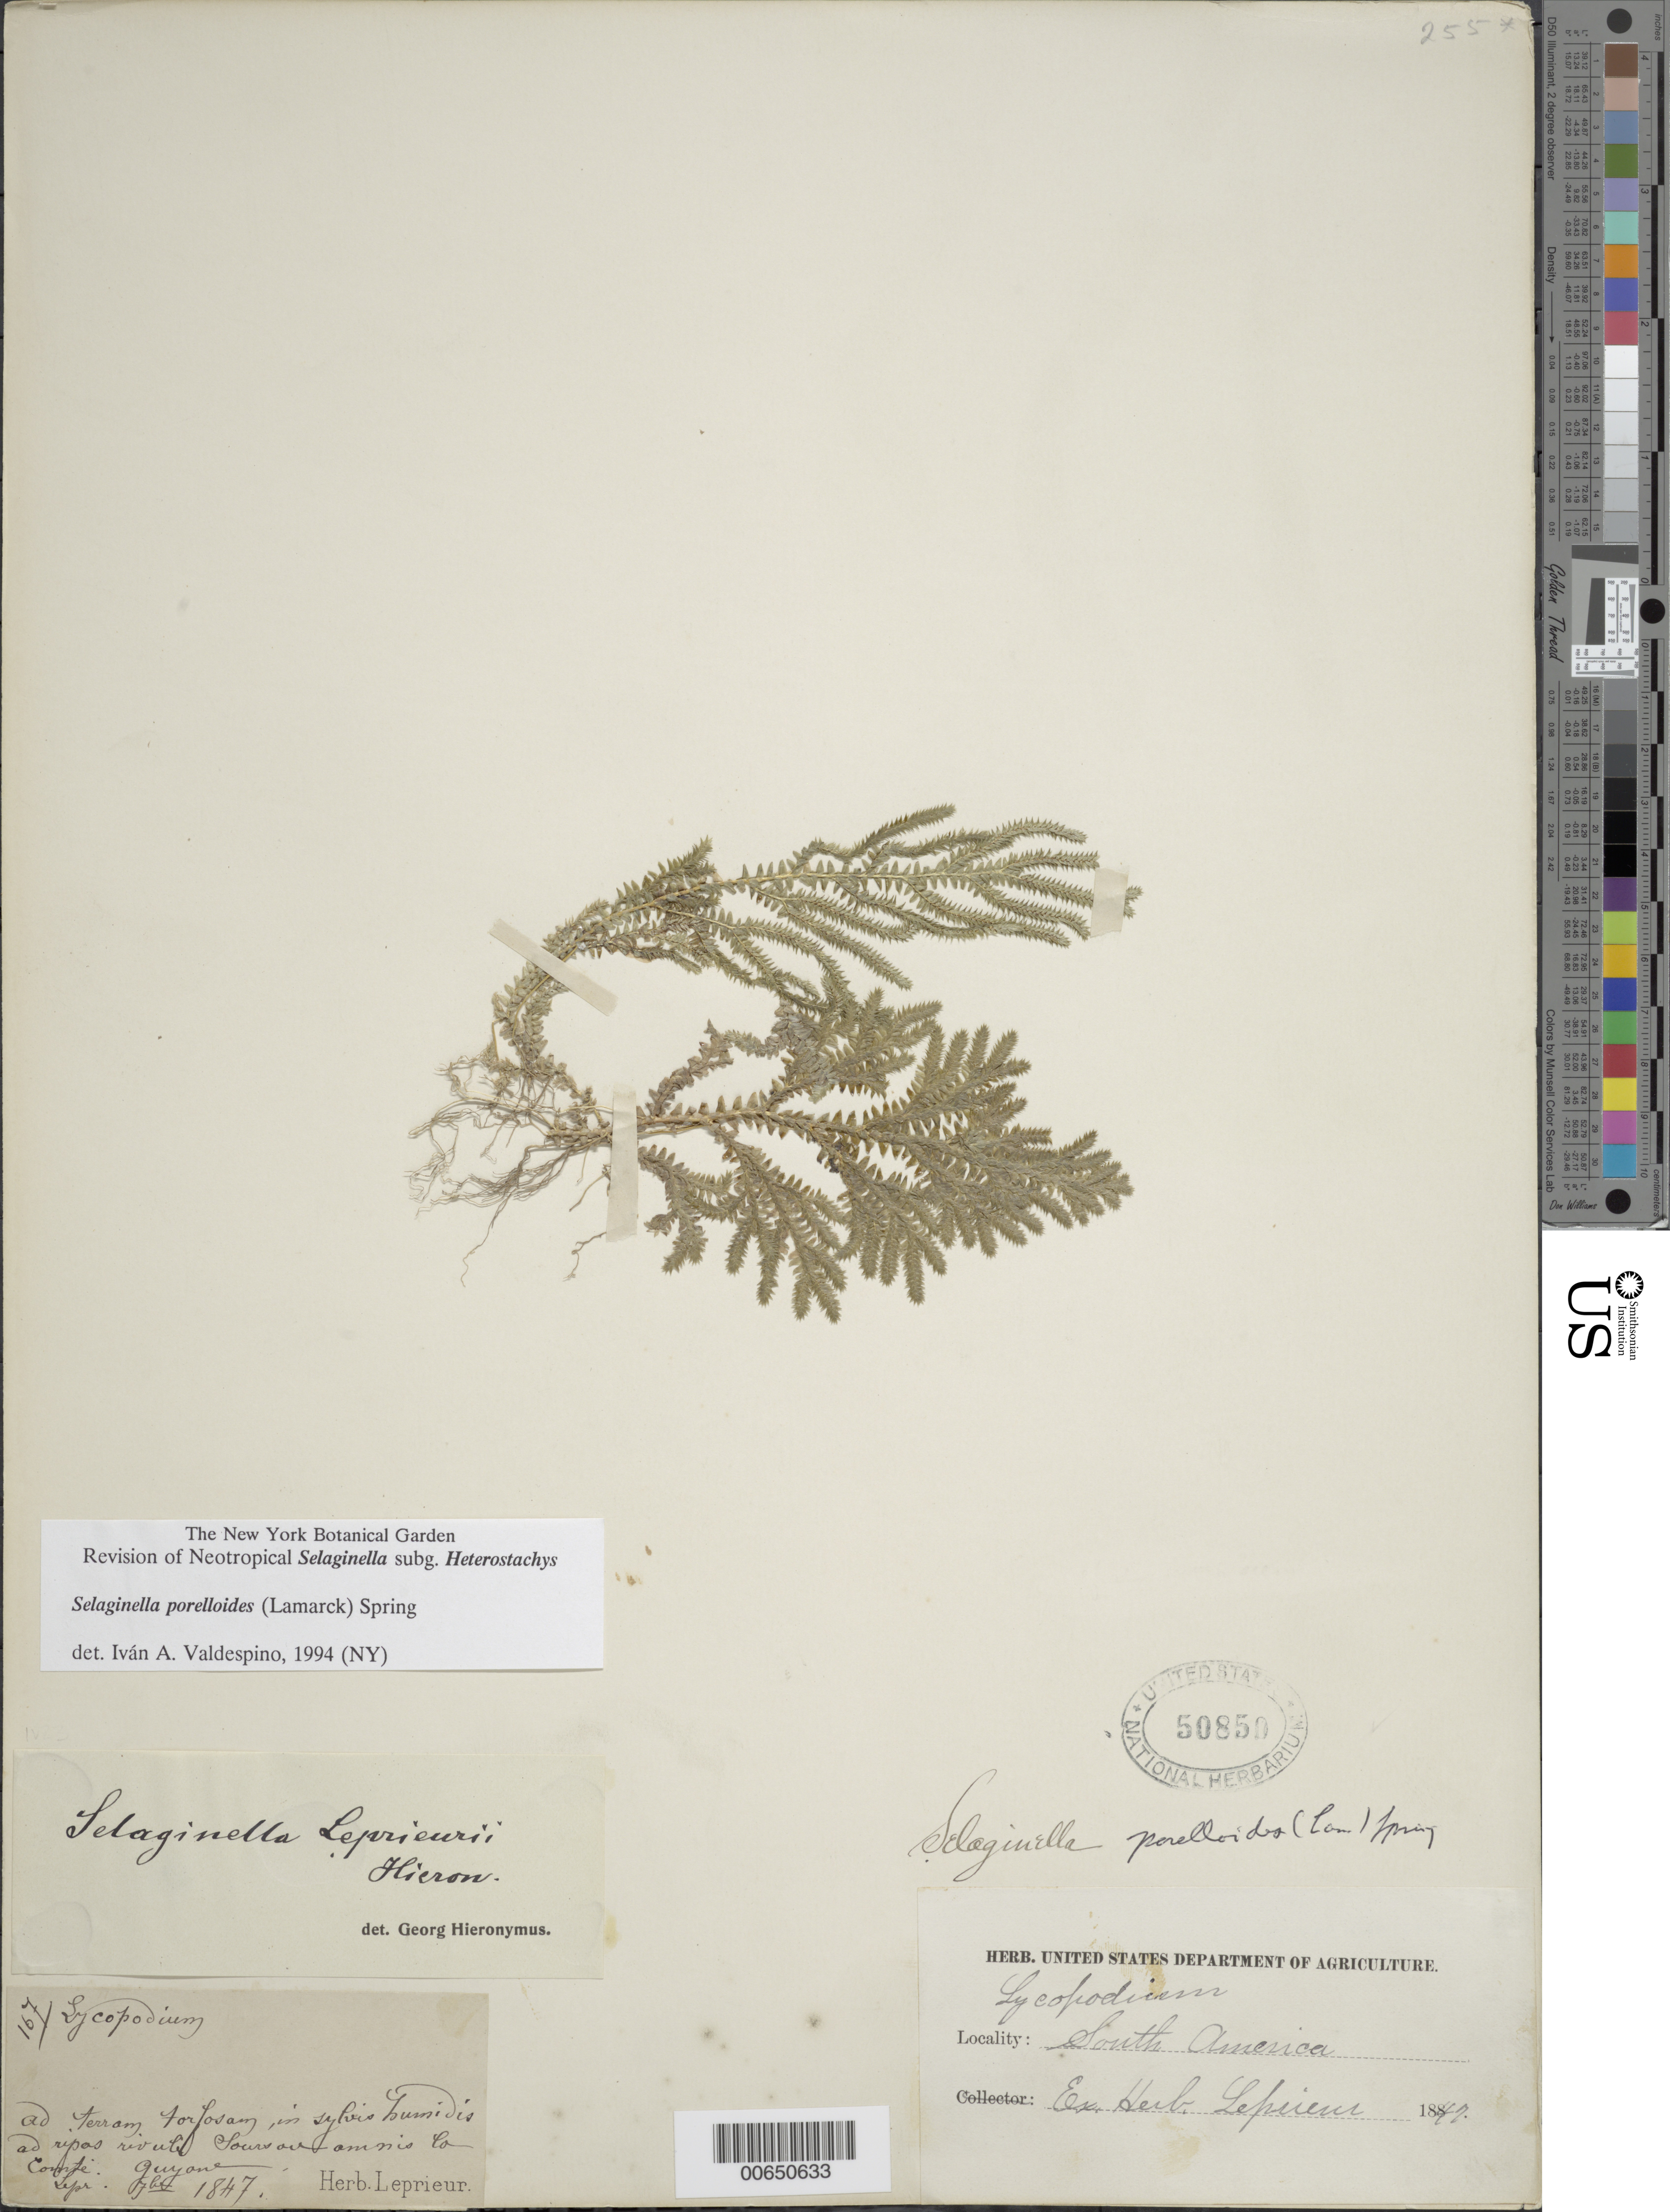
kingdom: Plantae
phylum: Tracheophyta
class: Lycopodiopsida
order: Selaginellales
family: Selaginellaceae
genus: Selaginella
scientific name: Selaginella porelloides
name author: (Lam.) Spring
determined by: Valdespino, I. A., (PMA), Universidad de Panama (PANAMA)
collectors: F. M. R. Leprieur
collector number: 167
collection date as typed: July 1847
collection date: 1847-07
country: French Guiana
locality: Ad aminis La Compte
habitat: Ad terram [forfosam ?] in sylvis humidis ad ripas rivula [Jours ?]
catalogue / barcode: US 50850